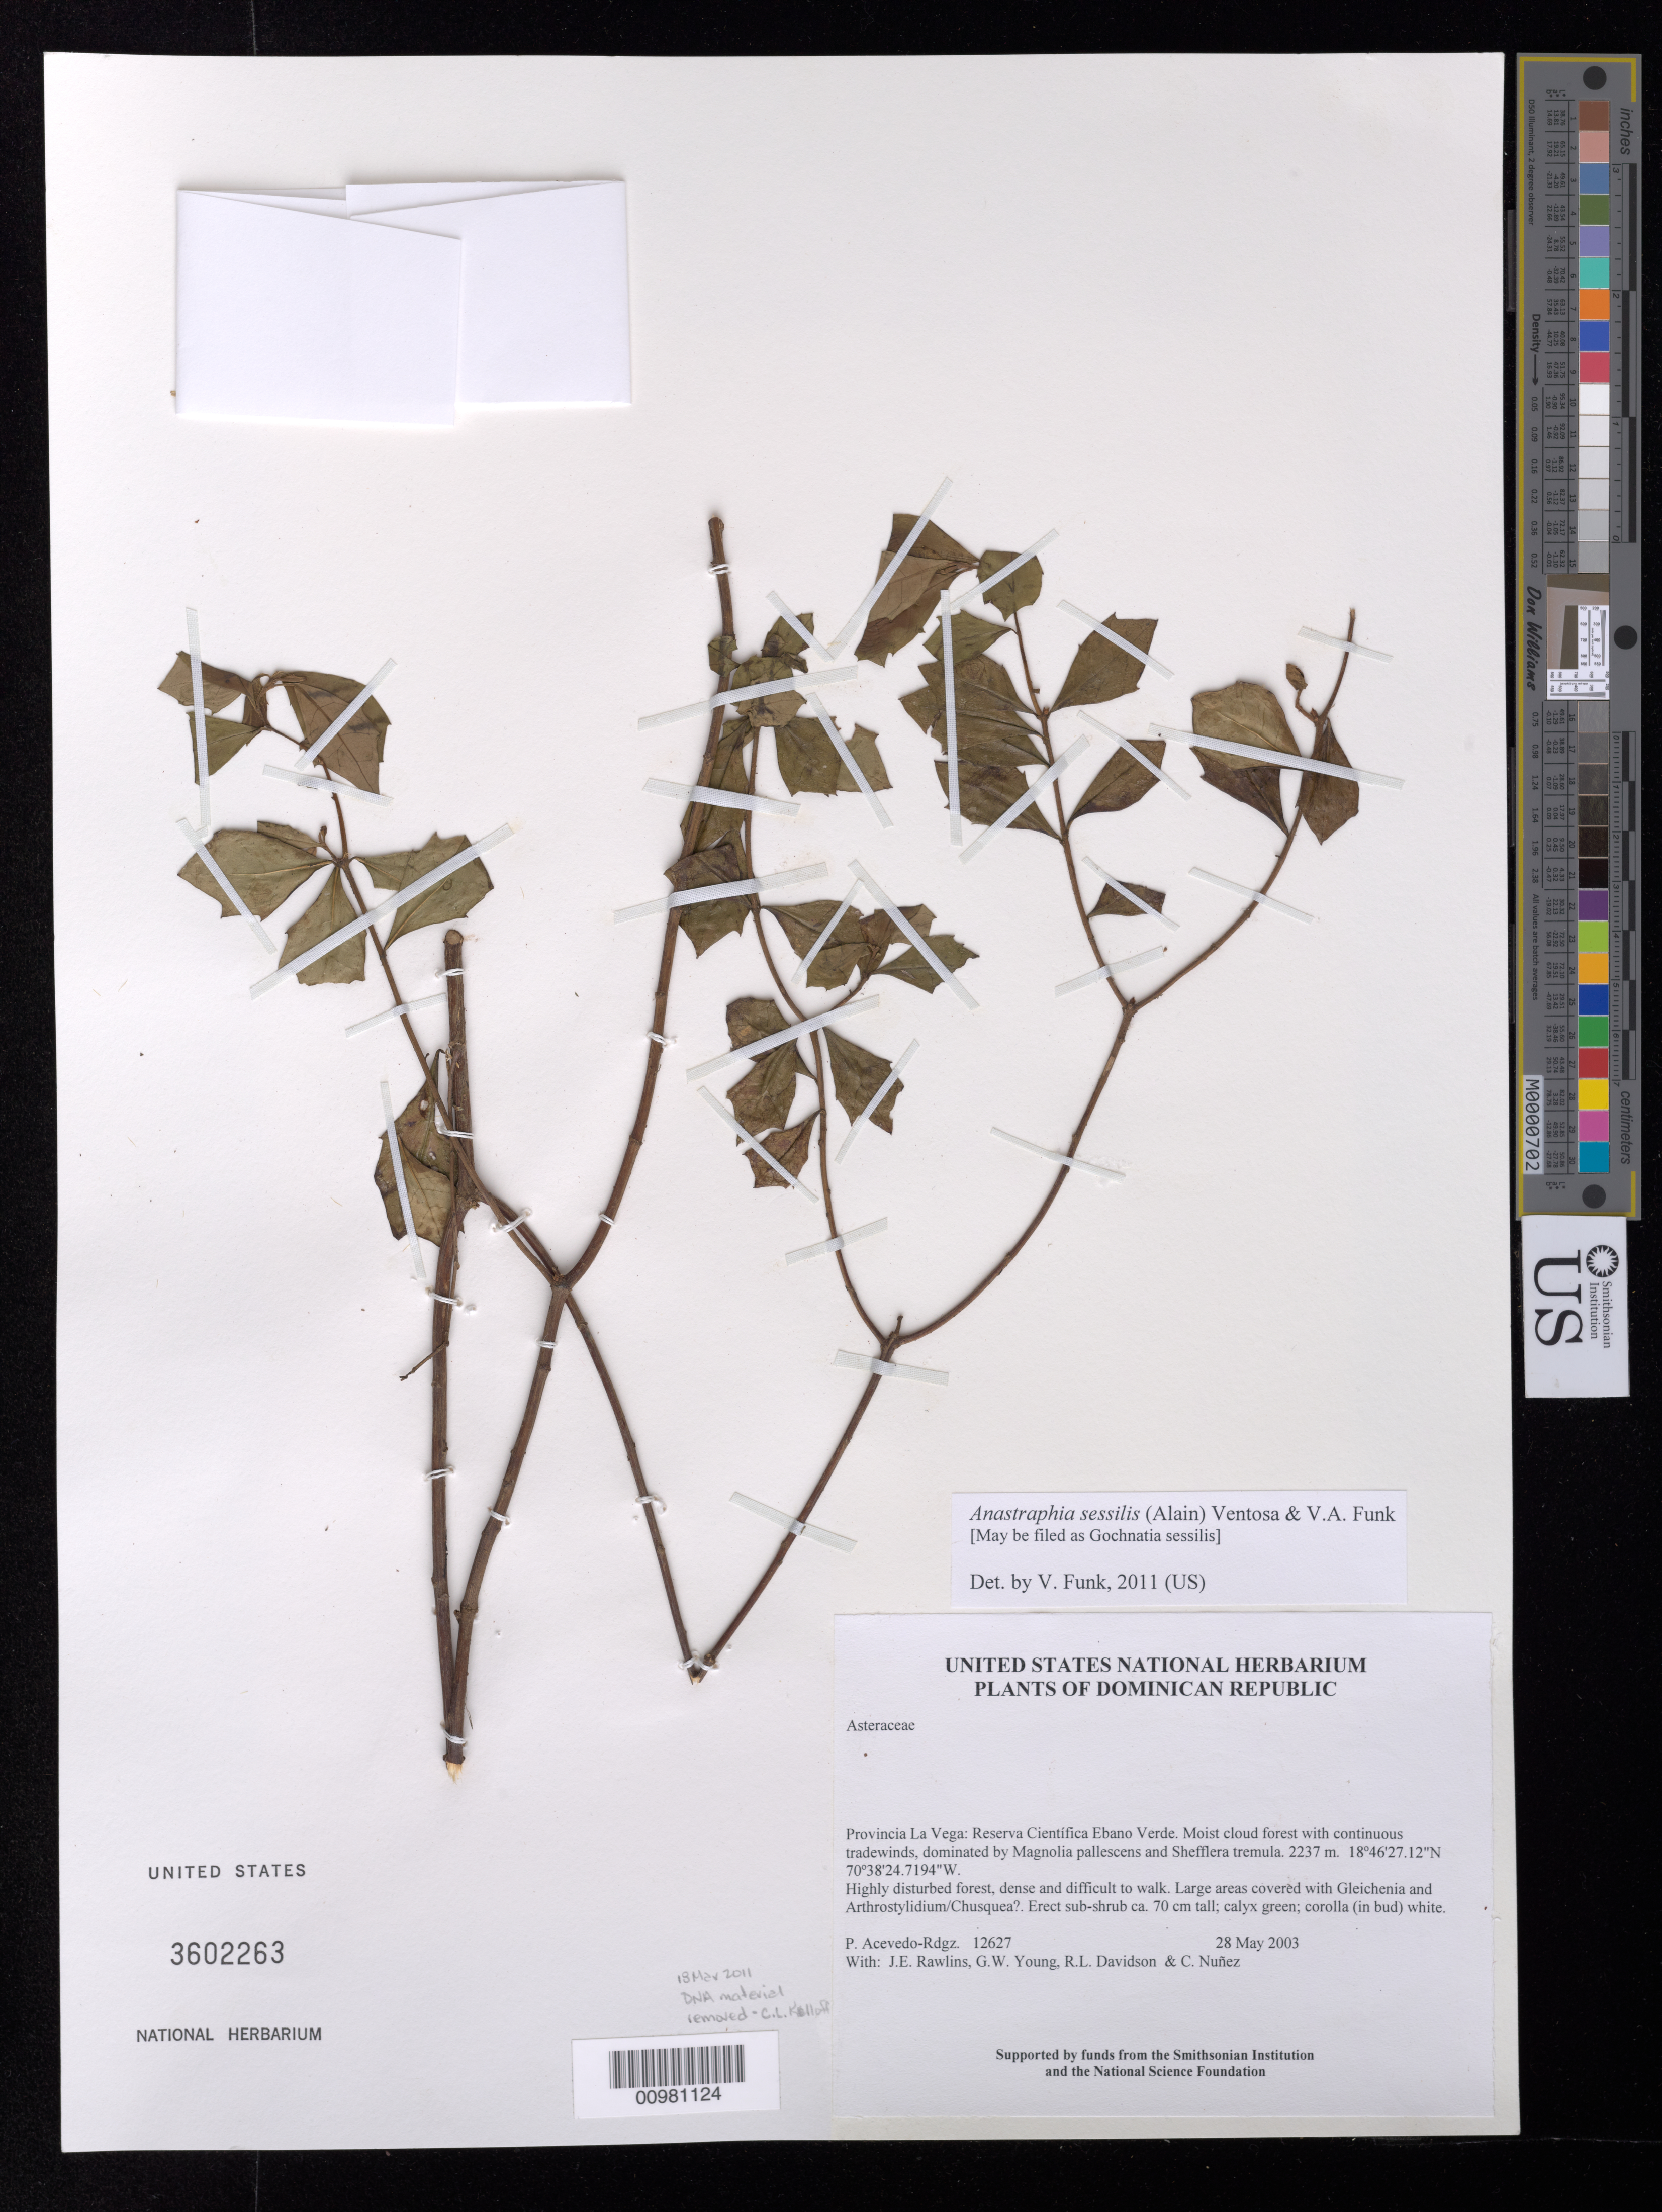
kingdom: Plantae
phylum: Tracheophyta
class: Magnoliopsida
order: Asterales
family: Asteraceae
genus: Anastraphia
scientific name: Anastraphia sessilis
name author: (Alain) Ventosa & V.A. Funk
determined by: Funk, Vicki A., (BOT), Smithsonian Institution - National Museum of Natural History (UNITED STATES)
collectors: P. Acevedo-Rodr., J. Rawlins, G. Young, R. Davidson & C. Nunez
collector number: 12627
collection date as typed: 28 May 2003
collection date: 2003-05-28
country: Dominican Republic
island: Hispaniola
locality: Provincia La Vega: Reserva Científica Ebano Verde. Moist cloud forest with continuous tradewinds, dominated by Magnolia pallescens and Shefflera tremula.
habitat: Highly disturbed forest, dense and difficult to walk. Large areas covered with Gleichenia and Arthrostylidium/Chusquea?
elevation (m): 2237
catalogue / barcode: US 3602263